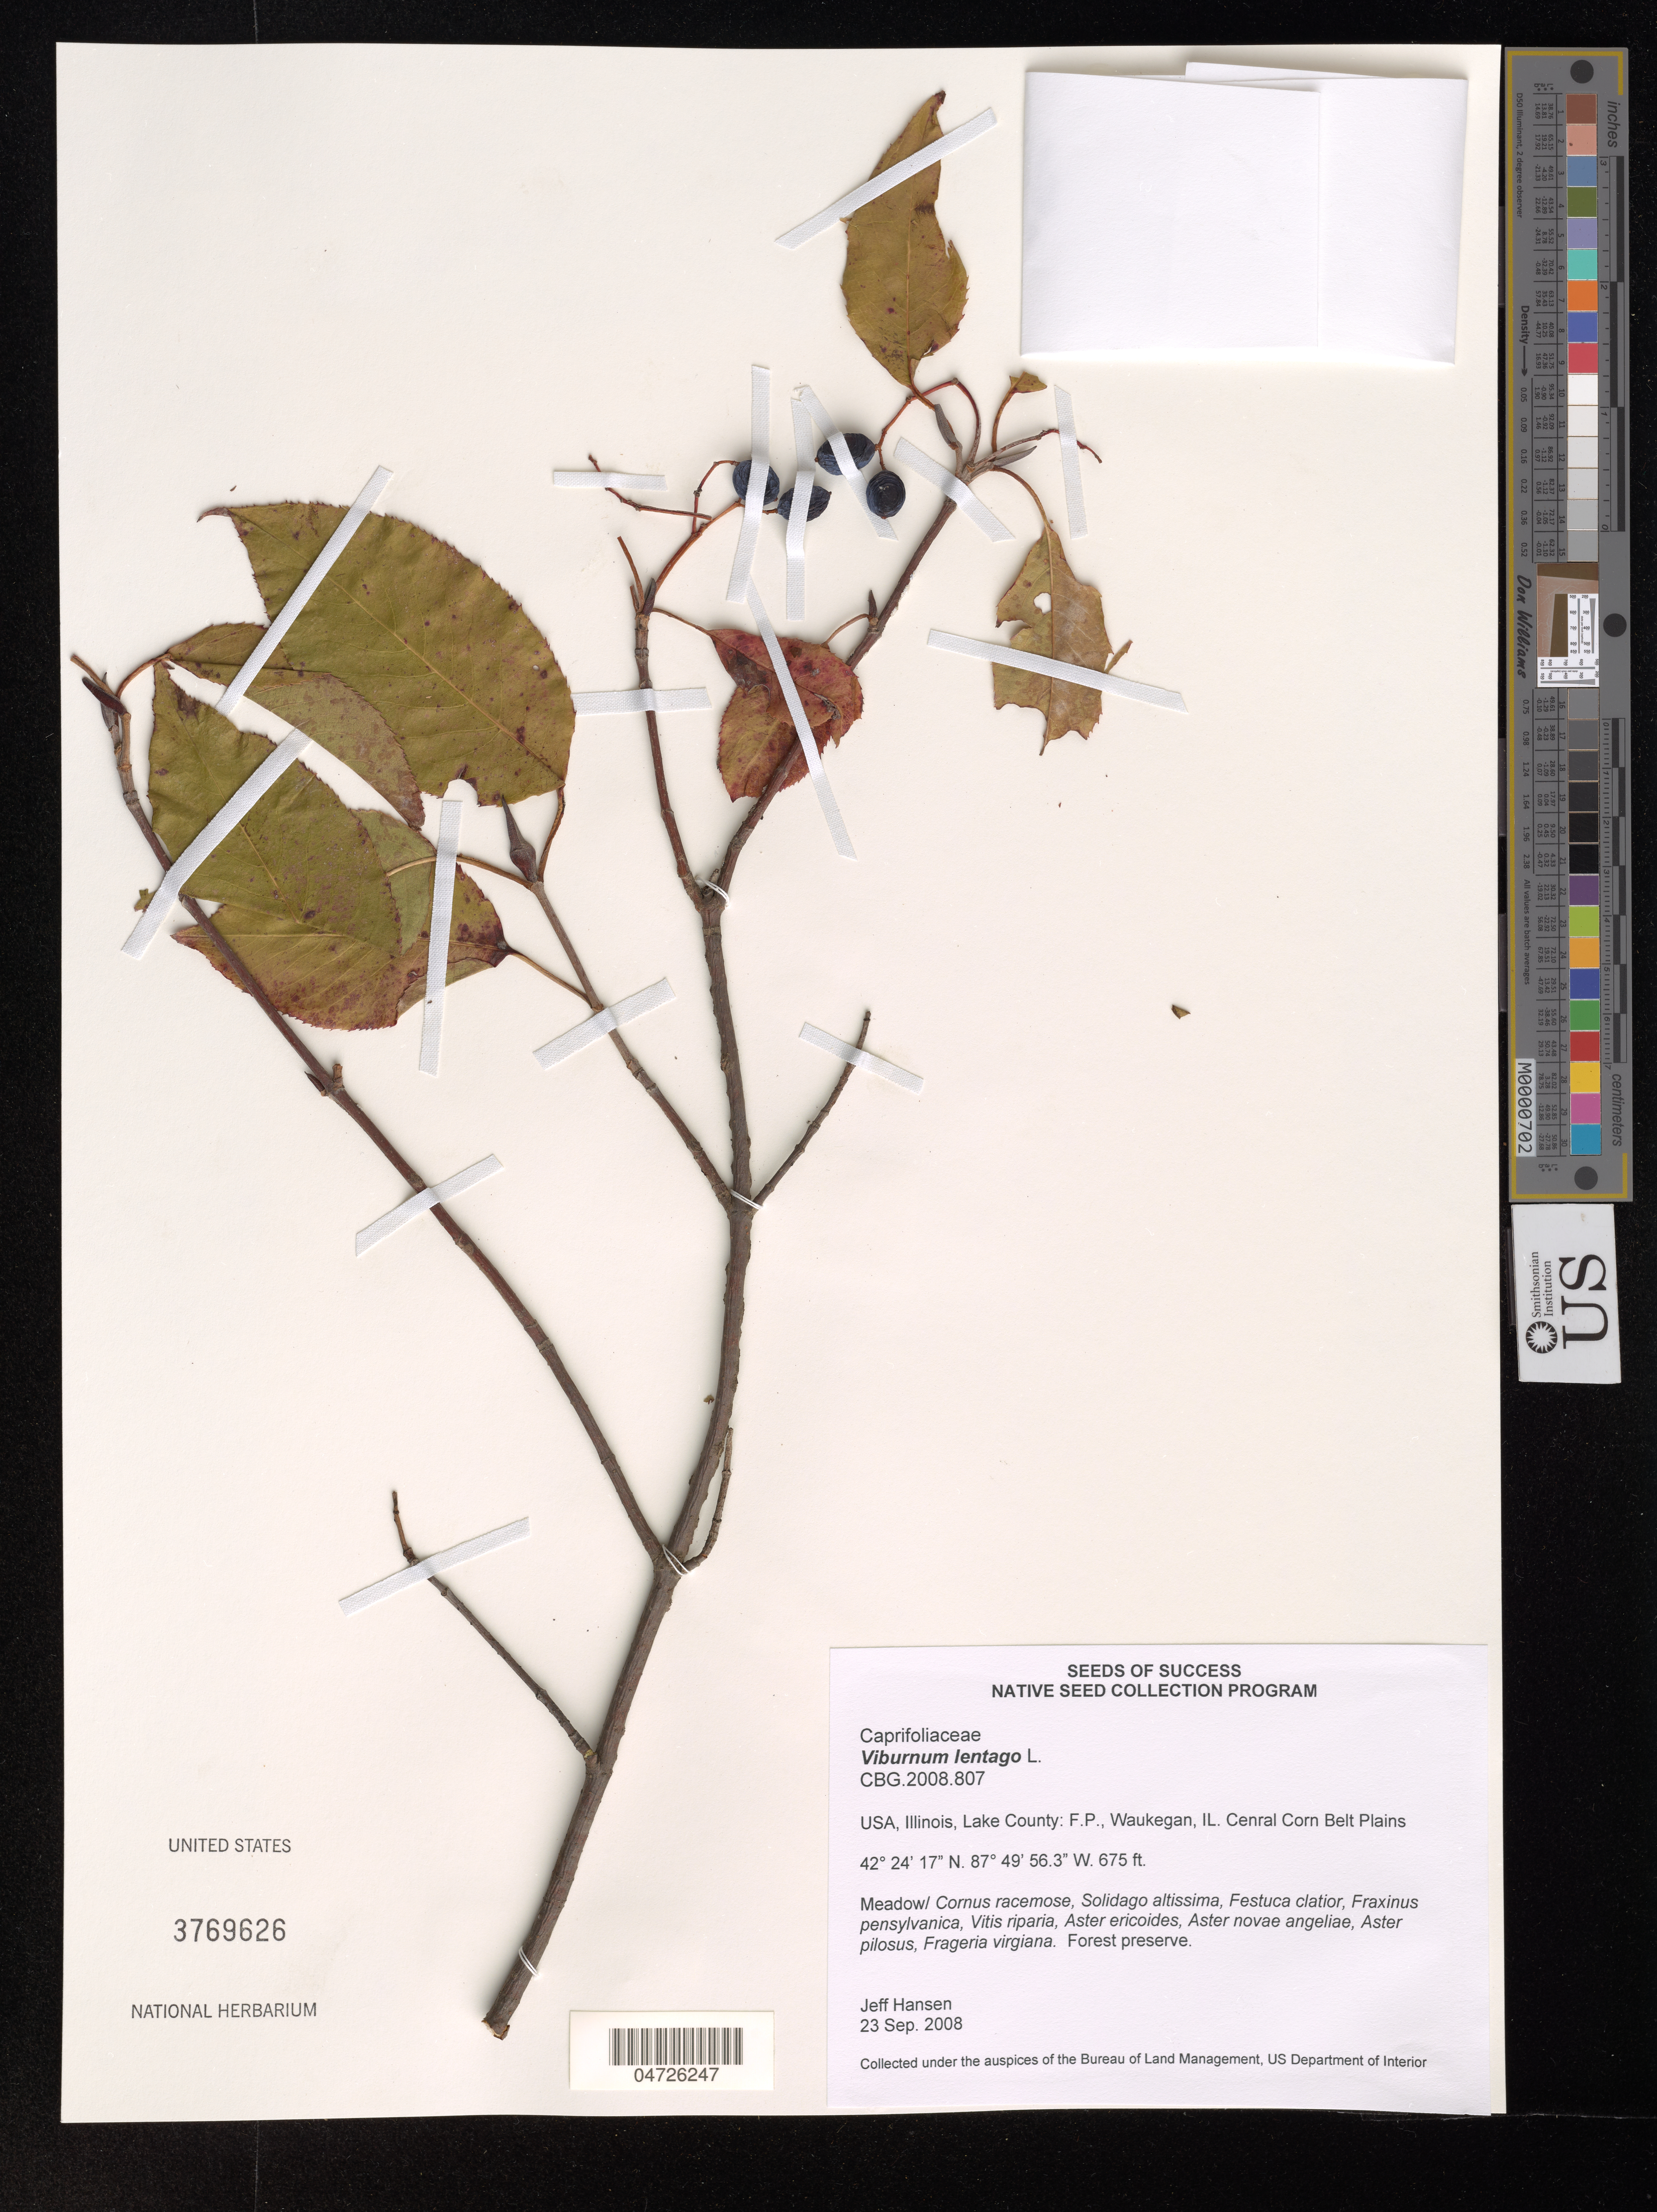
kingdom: Plantae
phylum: Tracheophyta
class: Magnoliopsida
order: Dipsacales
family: Viburnaceae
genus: Viburnum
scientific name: Viburnum lentago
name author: L.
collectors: J. Hansen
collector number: CBG.2008.807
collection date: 2008-09-23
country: United States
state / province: Illinois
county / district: Lake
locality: Lake County: F. P., Waukegan, IL. Central Corn Belt Plains.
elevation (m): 206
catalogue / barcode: US 3769626